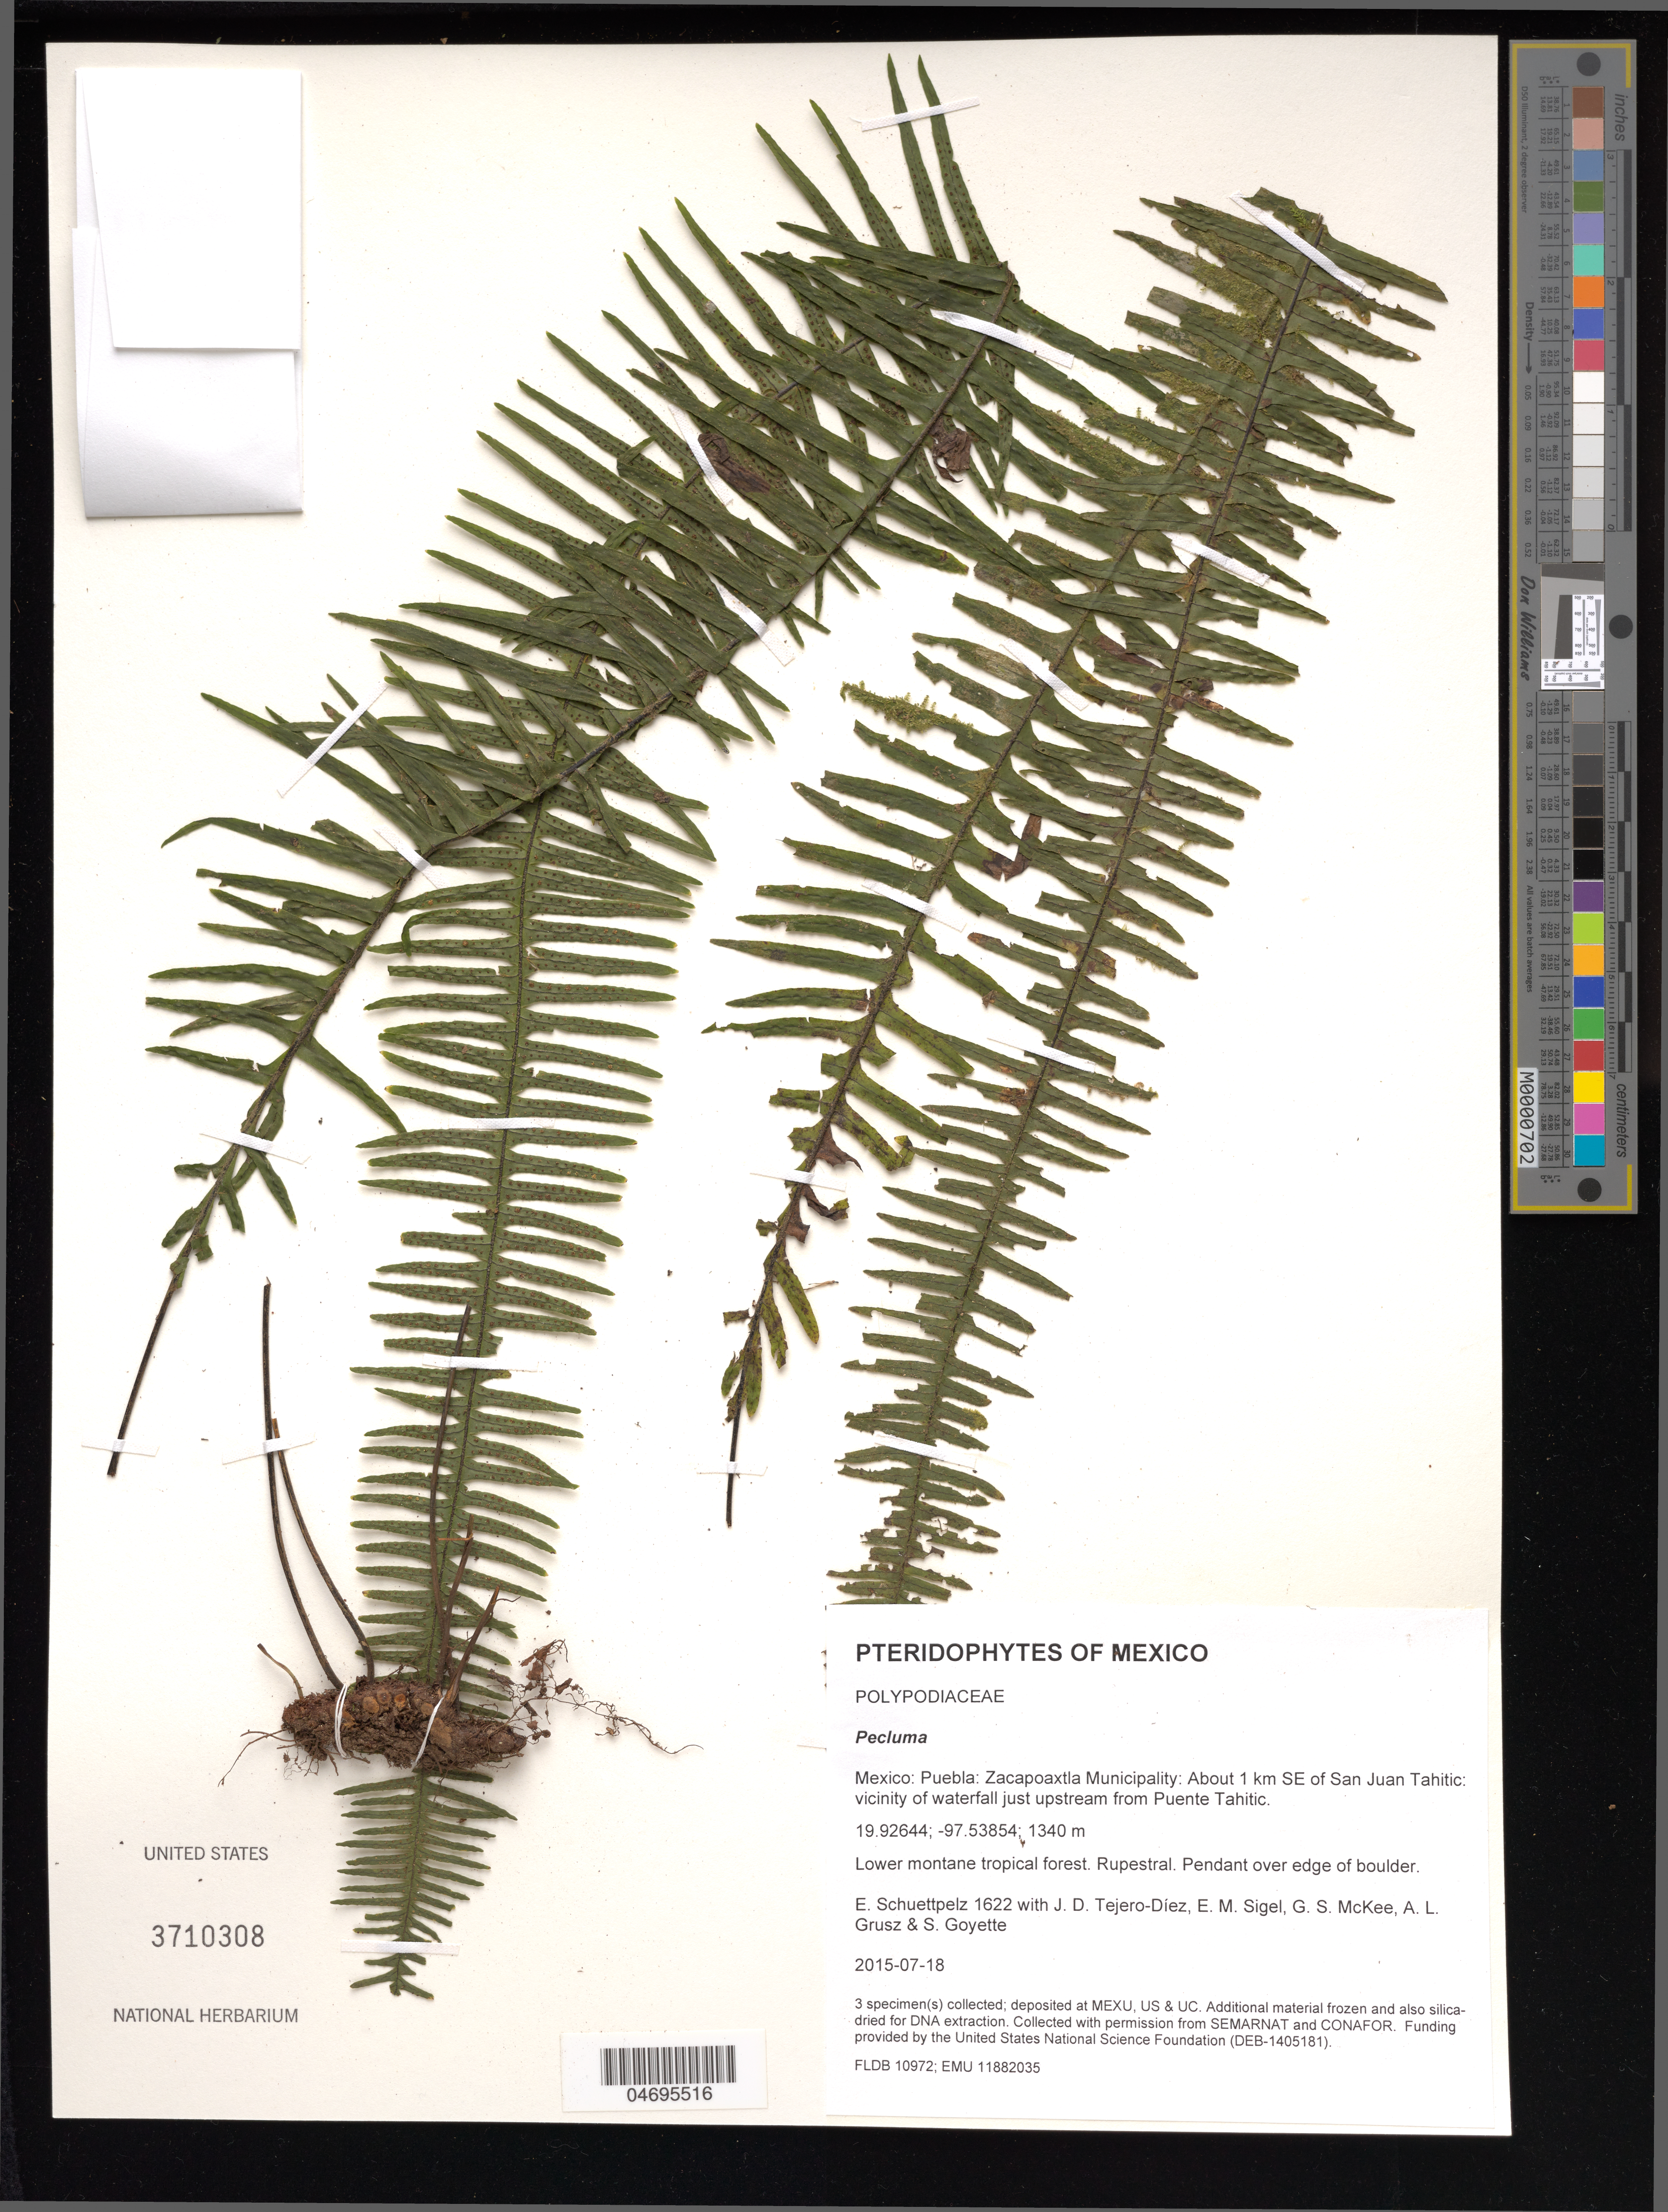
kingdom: Plantae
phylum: Tracheophyta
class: Polypodiopsida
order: Polypodiales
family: Polypodiaceae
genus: Pecluma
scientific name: Pecluma sp.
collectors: E. Schuettpelz, D. Tejero-Díez, E. M. Sigel, G. S. McKee & A. Grusz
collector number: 1622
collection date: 2015-07-18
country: Mexico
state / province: Puebla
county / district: Zacapoaxtla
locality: About 1 km SE of San Juan Tahitic: vicinity of waterfall just upstream from Puente Tahitic.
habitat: Lower montane tropical forest.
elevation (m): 1340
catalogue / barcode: US 3710308